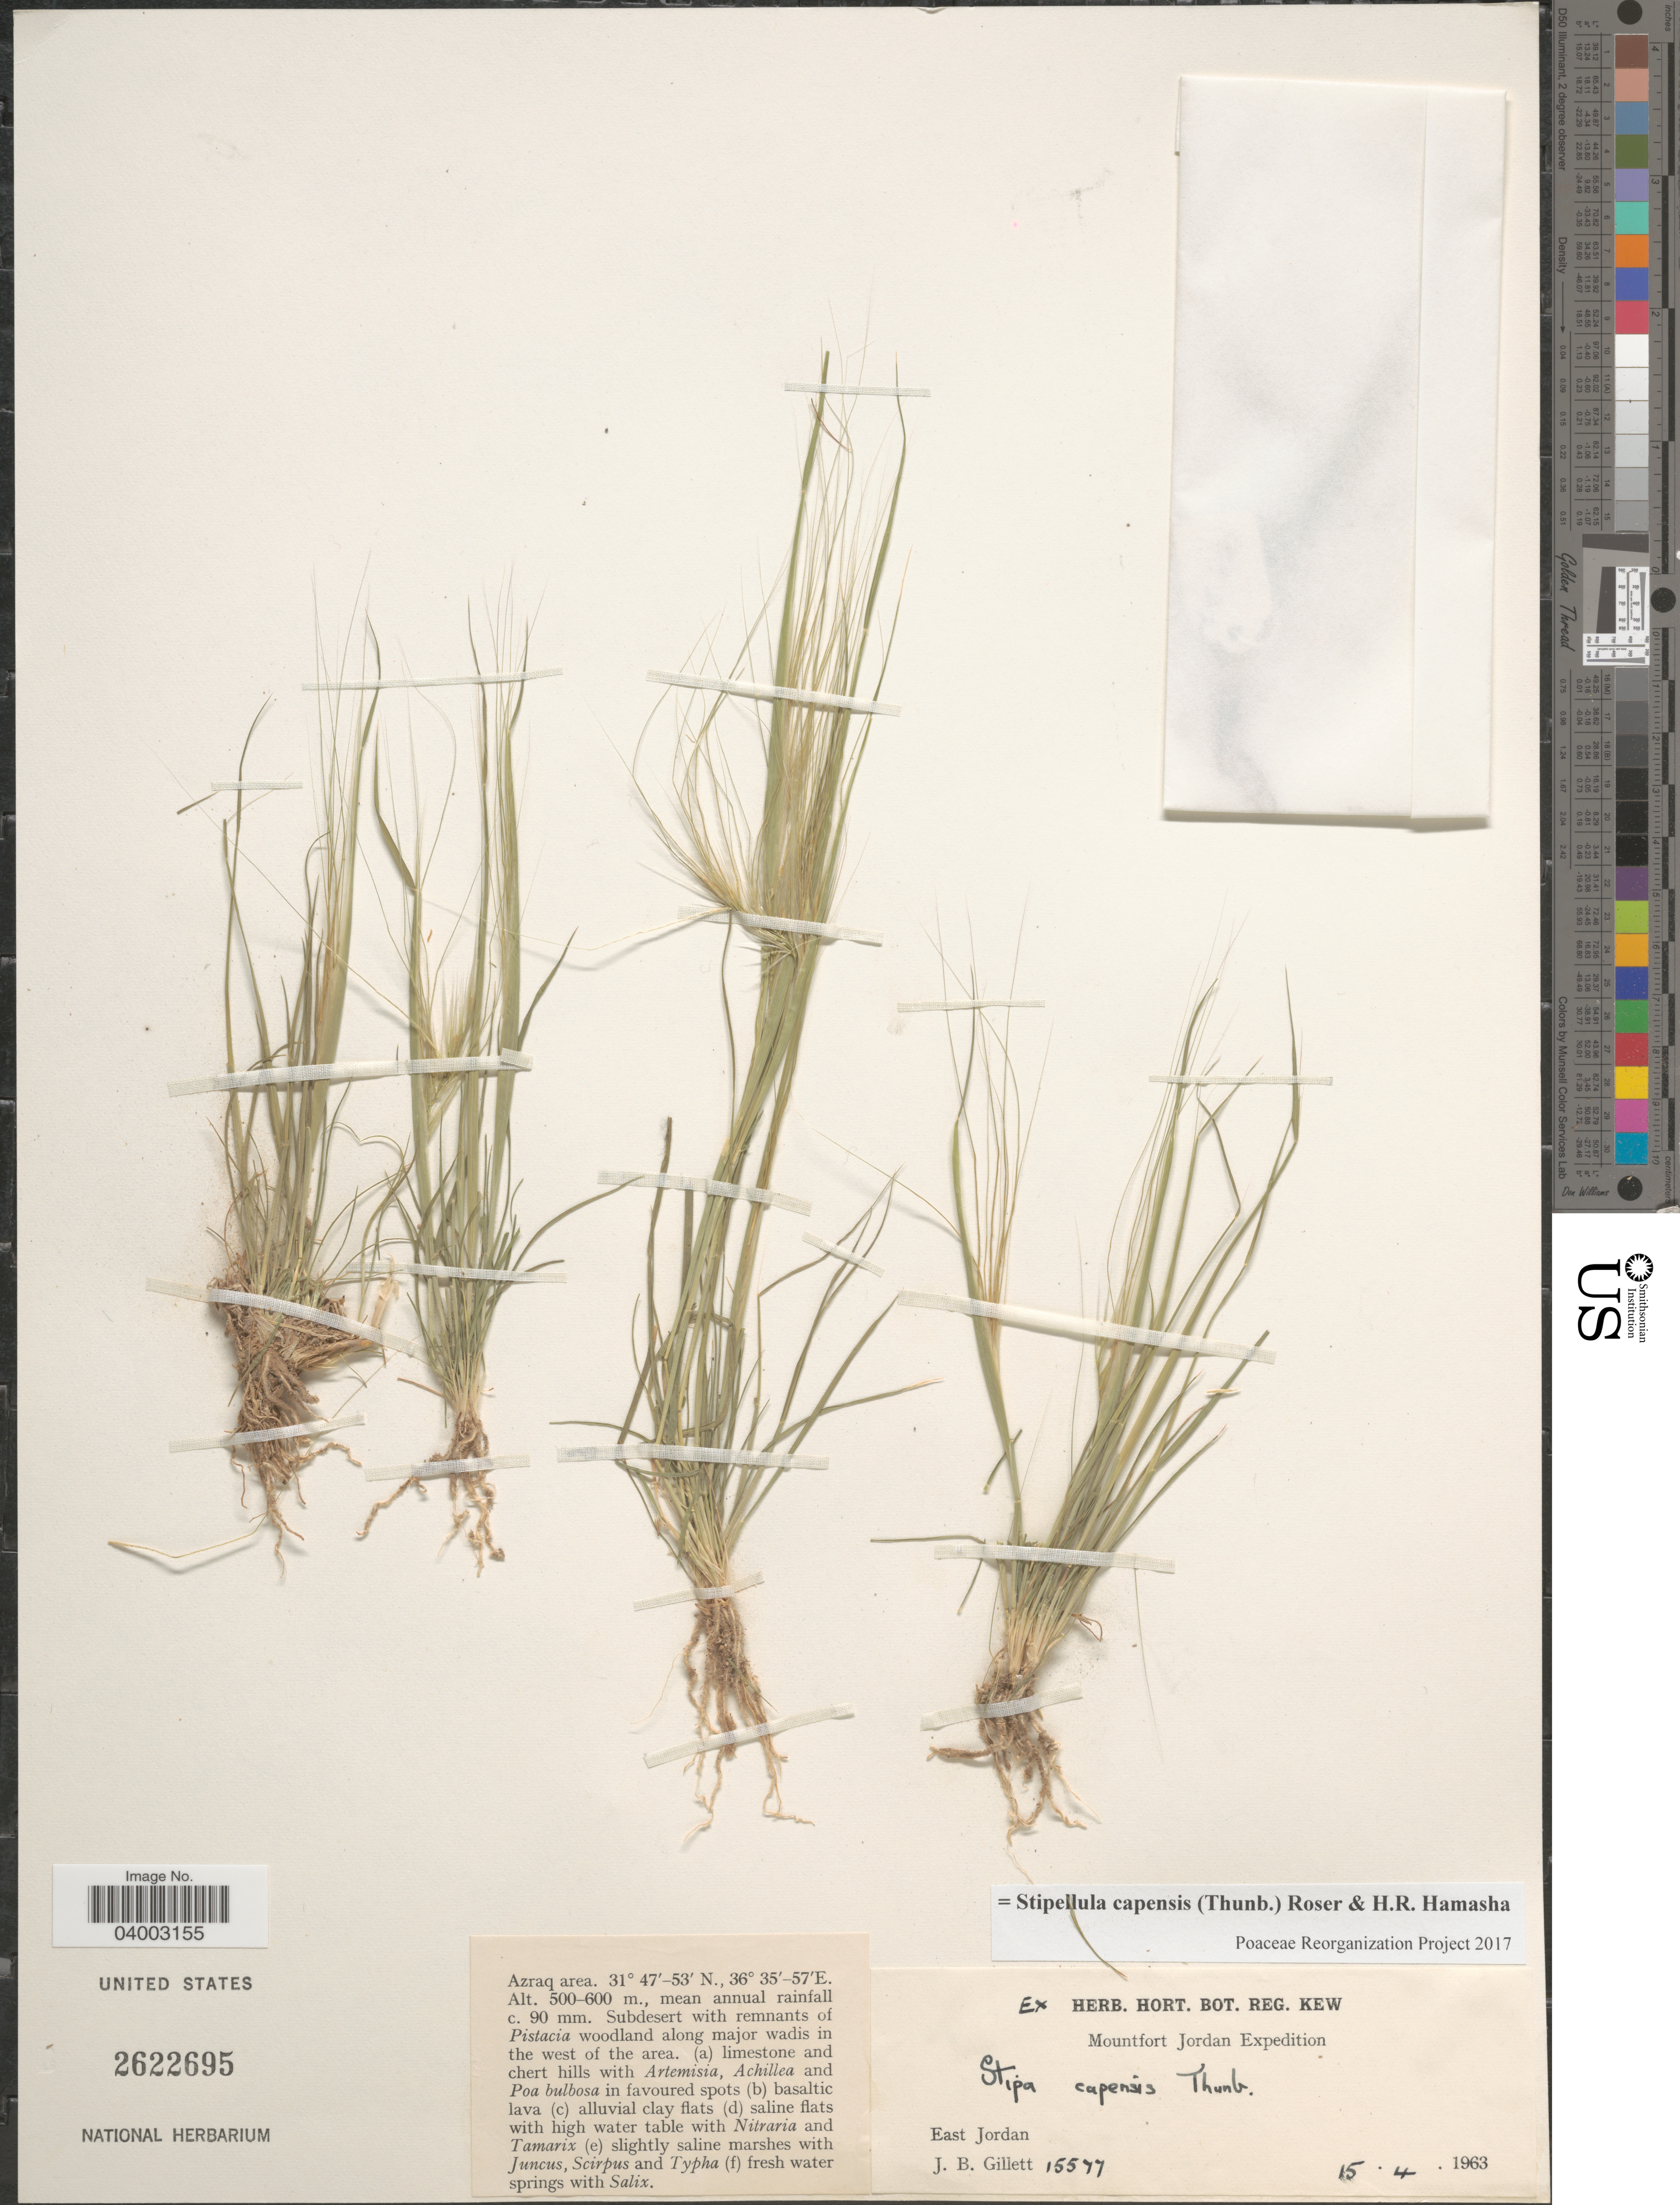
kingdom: Plantae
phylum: Tracheophyta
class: Liliopsida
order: Poales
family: Poaceae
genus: Stipellula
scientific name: Stipellula capensis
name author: (Thunb.) Röser & H. R. Hamasha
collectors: J. B. Gillett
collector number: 15577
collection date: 1963-04-15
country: Jordan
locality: East Jordan. Azraq area. Subdesert with remnants of Pistacia woodland along major wadis in the west of the area.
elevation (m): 500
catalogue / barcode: US 2622695